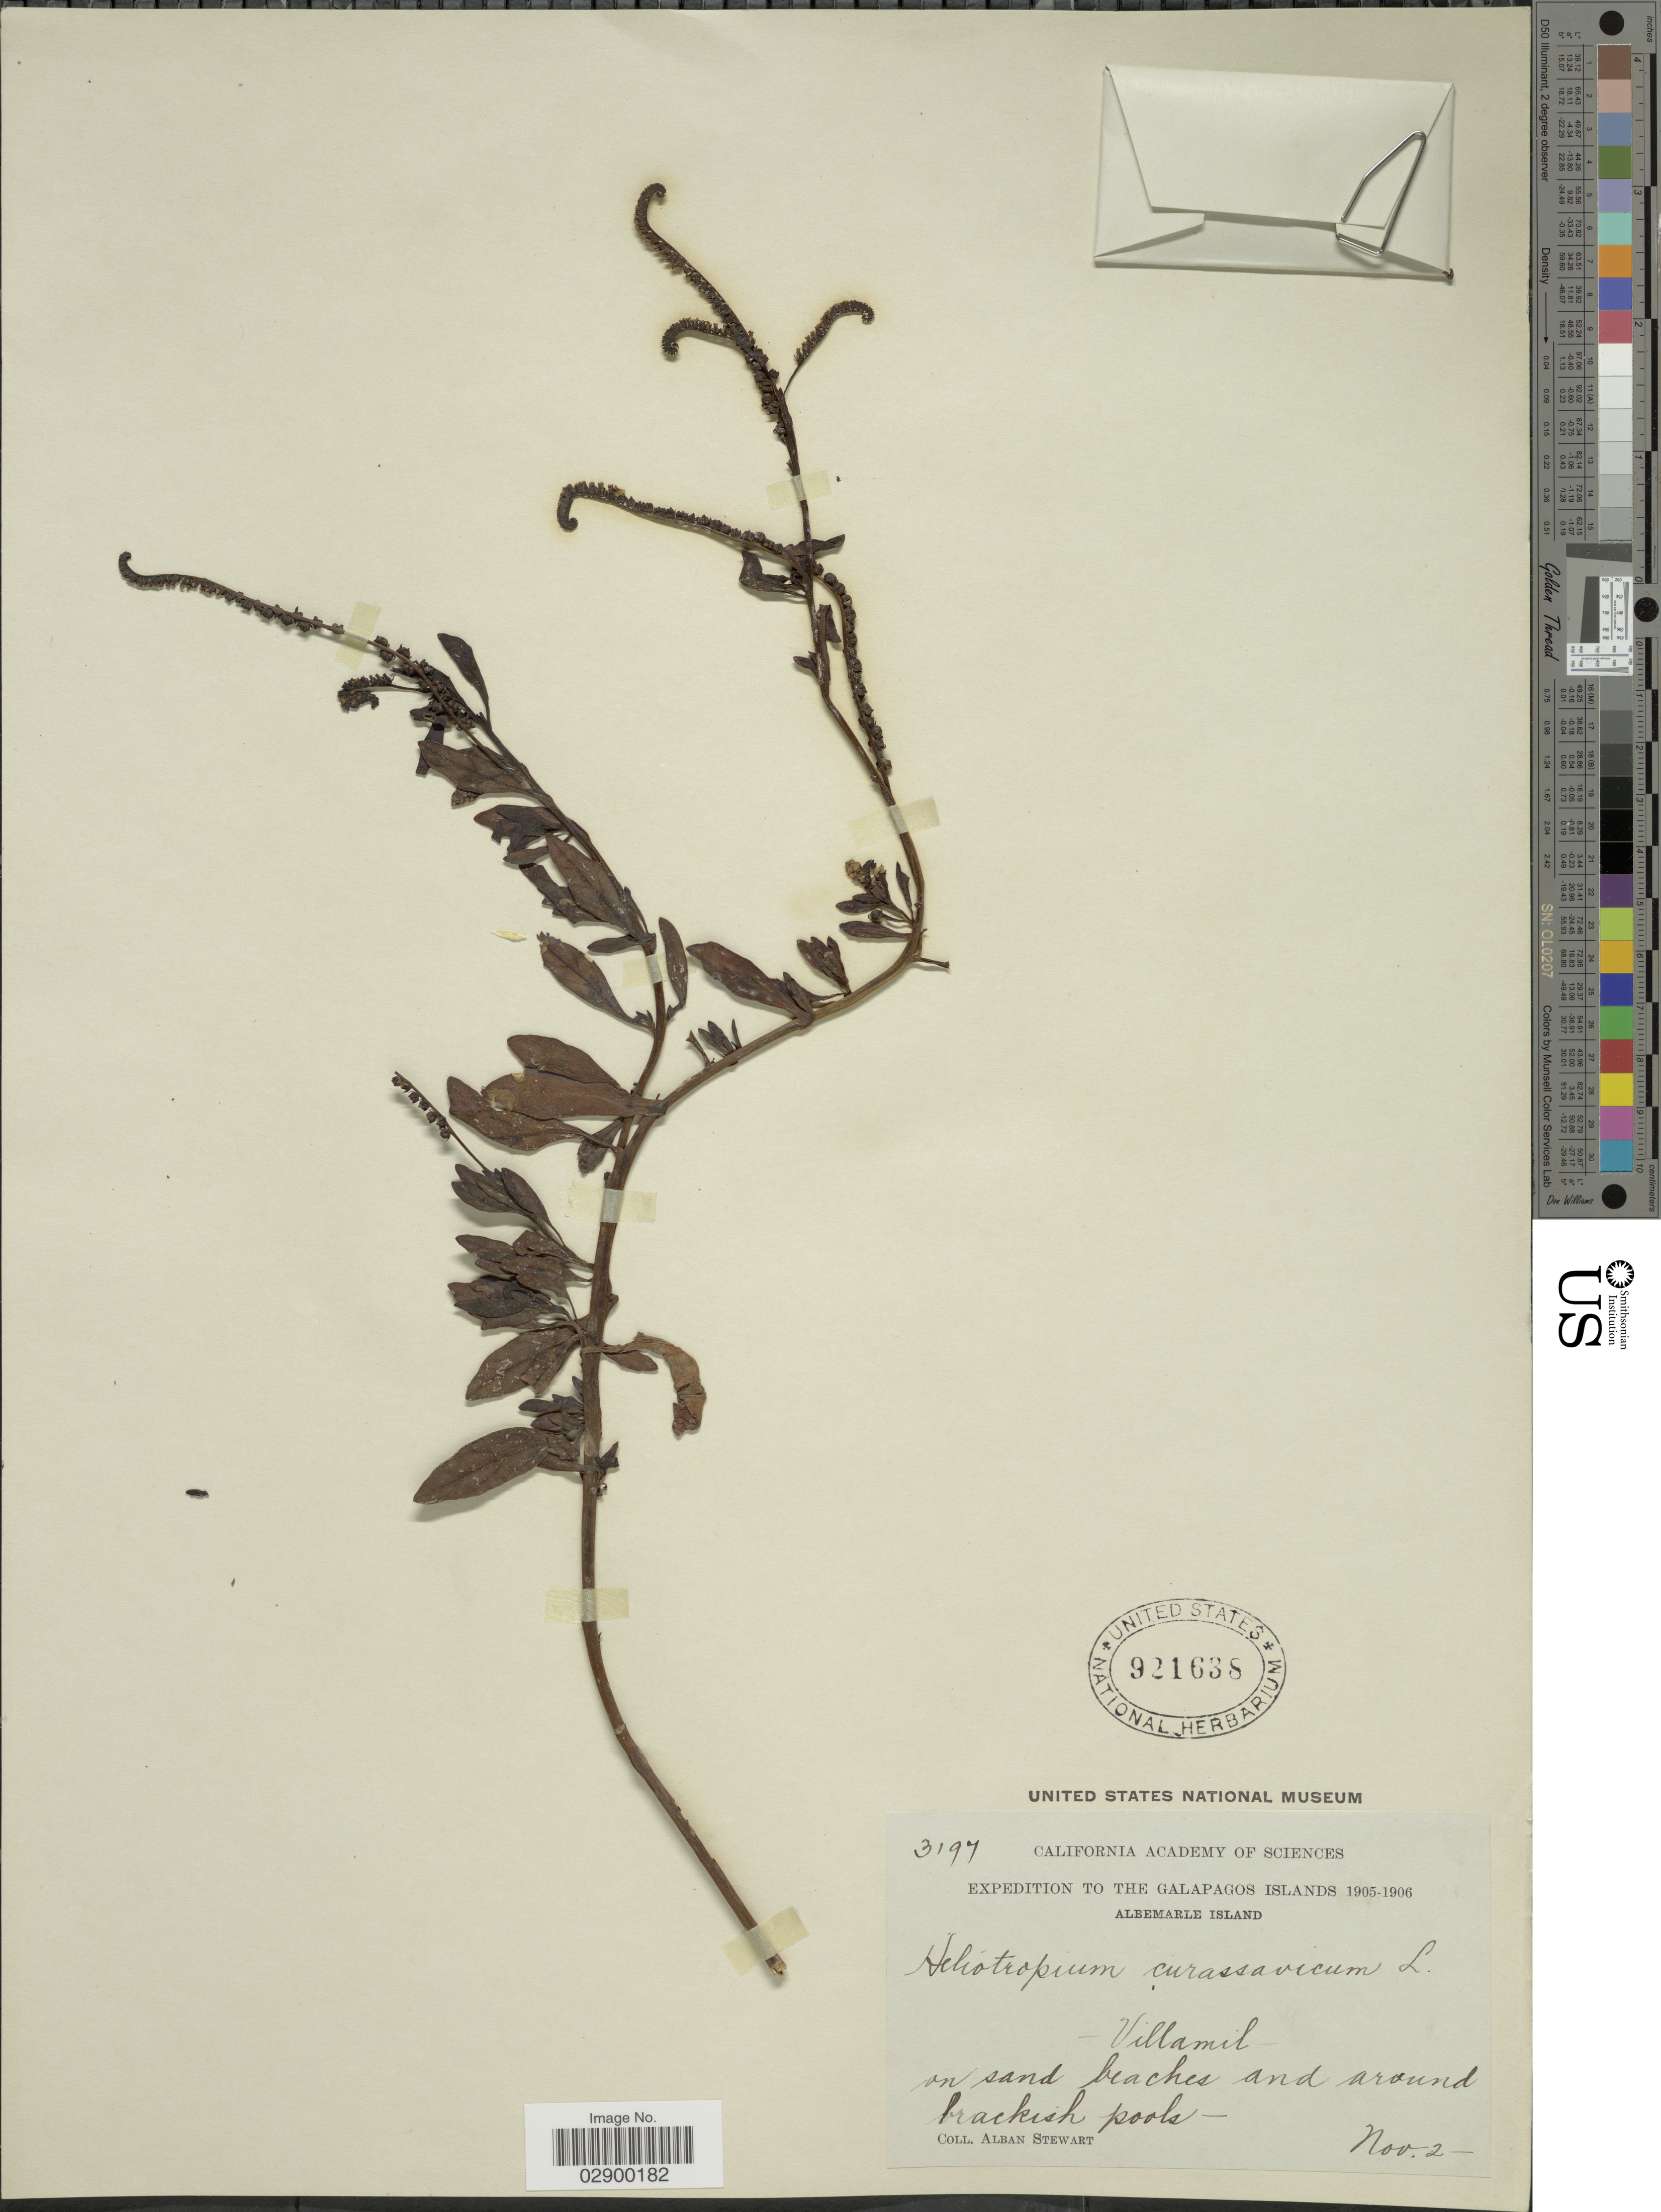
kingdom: Plantae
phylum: Tracheophyta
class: Magnoliopsida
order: Boraginales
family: Heliotropiaceae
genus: Heliotropium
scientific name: Heliotropium curassavicum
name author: L.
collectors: A. Stewart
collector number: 3197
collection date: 1905-11-02/1906-11-02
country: Ecuador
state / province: Colón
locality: The Galapagos Islands, Albemarle Island, Villamil, on sand beaches and around brackish pools.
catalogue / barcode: US 921638